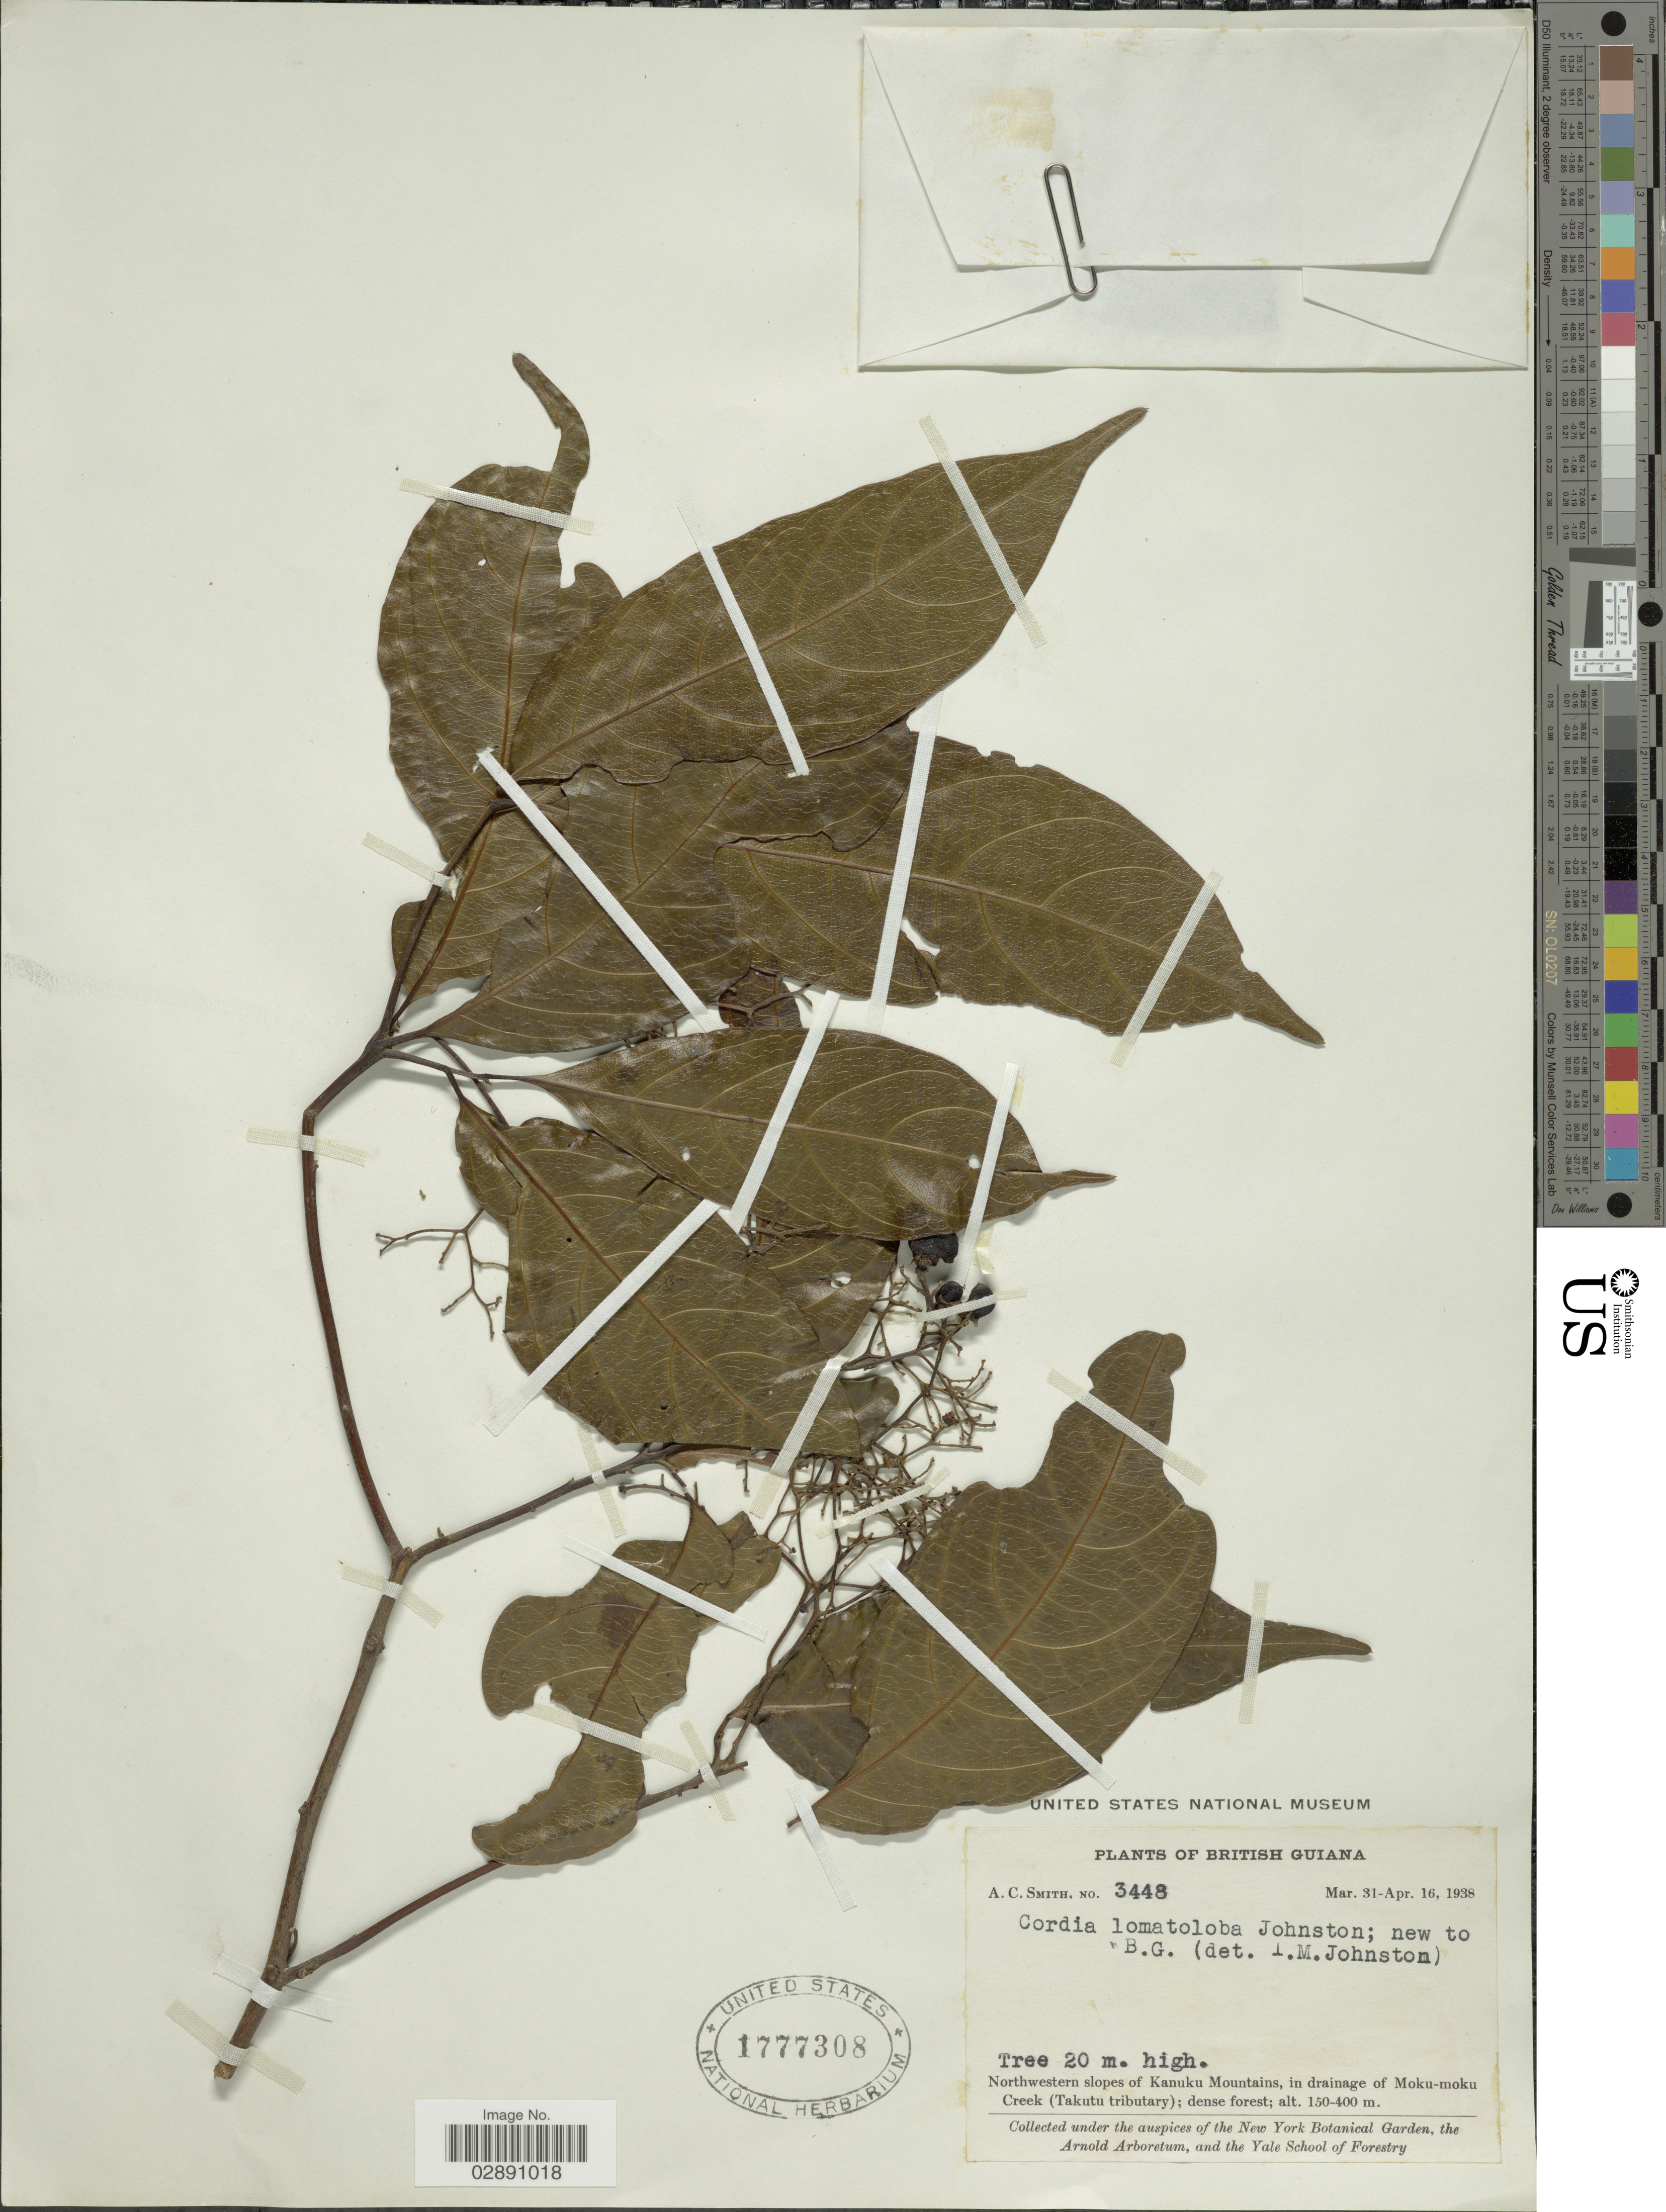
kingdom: Plantae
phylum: Tracheophyta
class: Magnoliopsida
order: Boraginales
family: Cordiaceae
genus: Cordia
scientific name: Cordia lomatoloba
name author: I.M. Johnst.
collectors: A. C. Smith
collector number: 3448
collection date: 1938-03-31/1938-04-16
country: Guyana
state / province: U. Takutu-U. Essequibo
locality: British Guiana. Northwestern slopes of Kanuku Mountains, in drainage of Moku-Moku Creek (Takutu tributary).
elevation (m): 150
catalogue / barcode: US 1777308